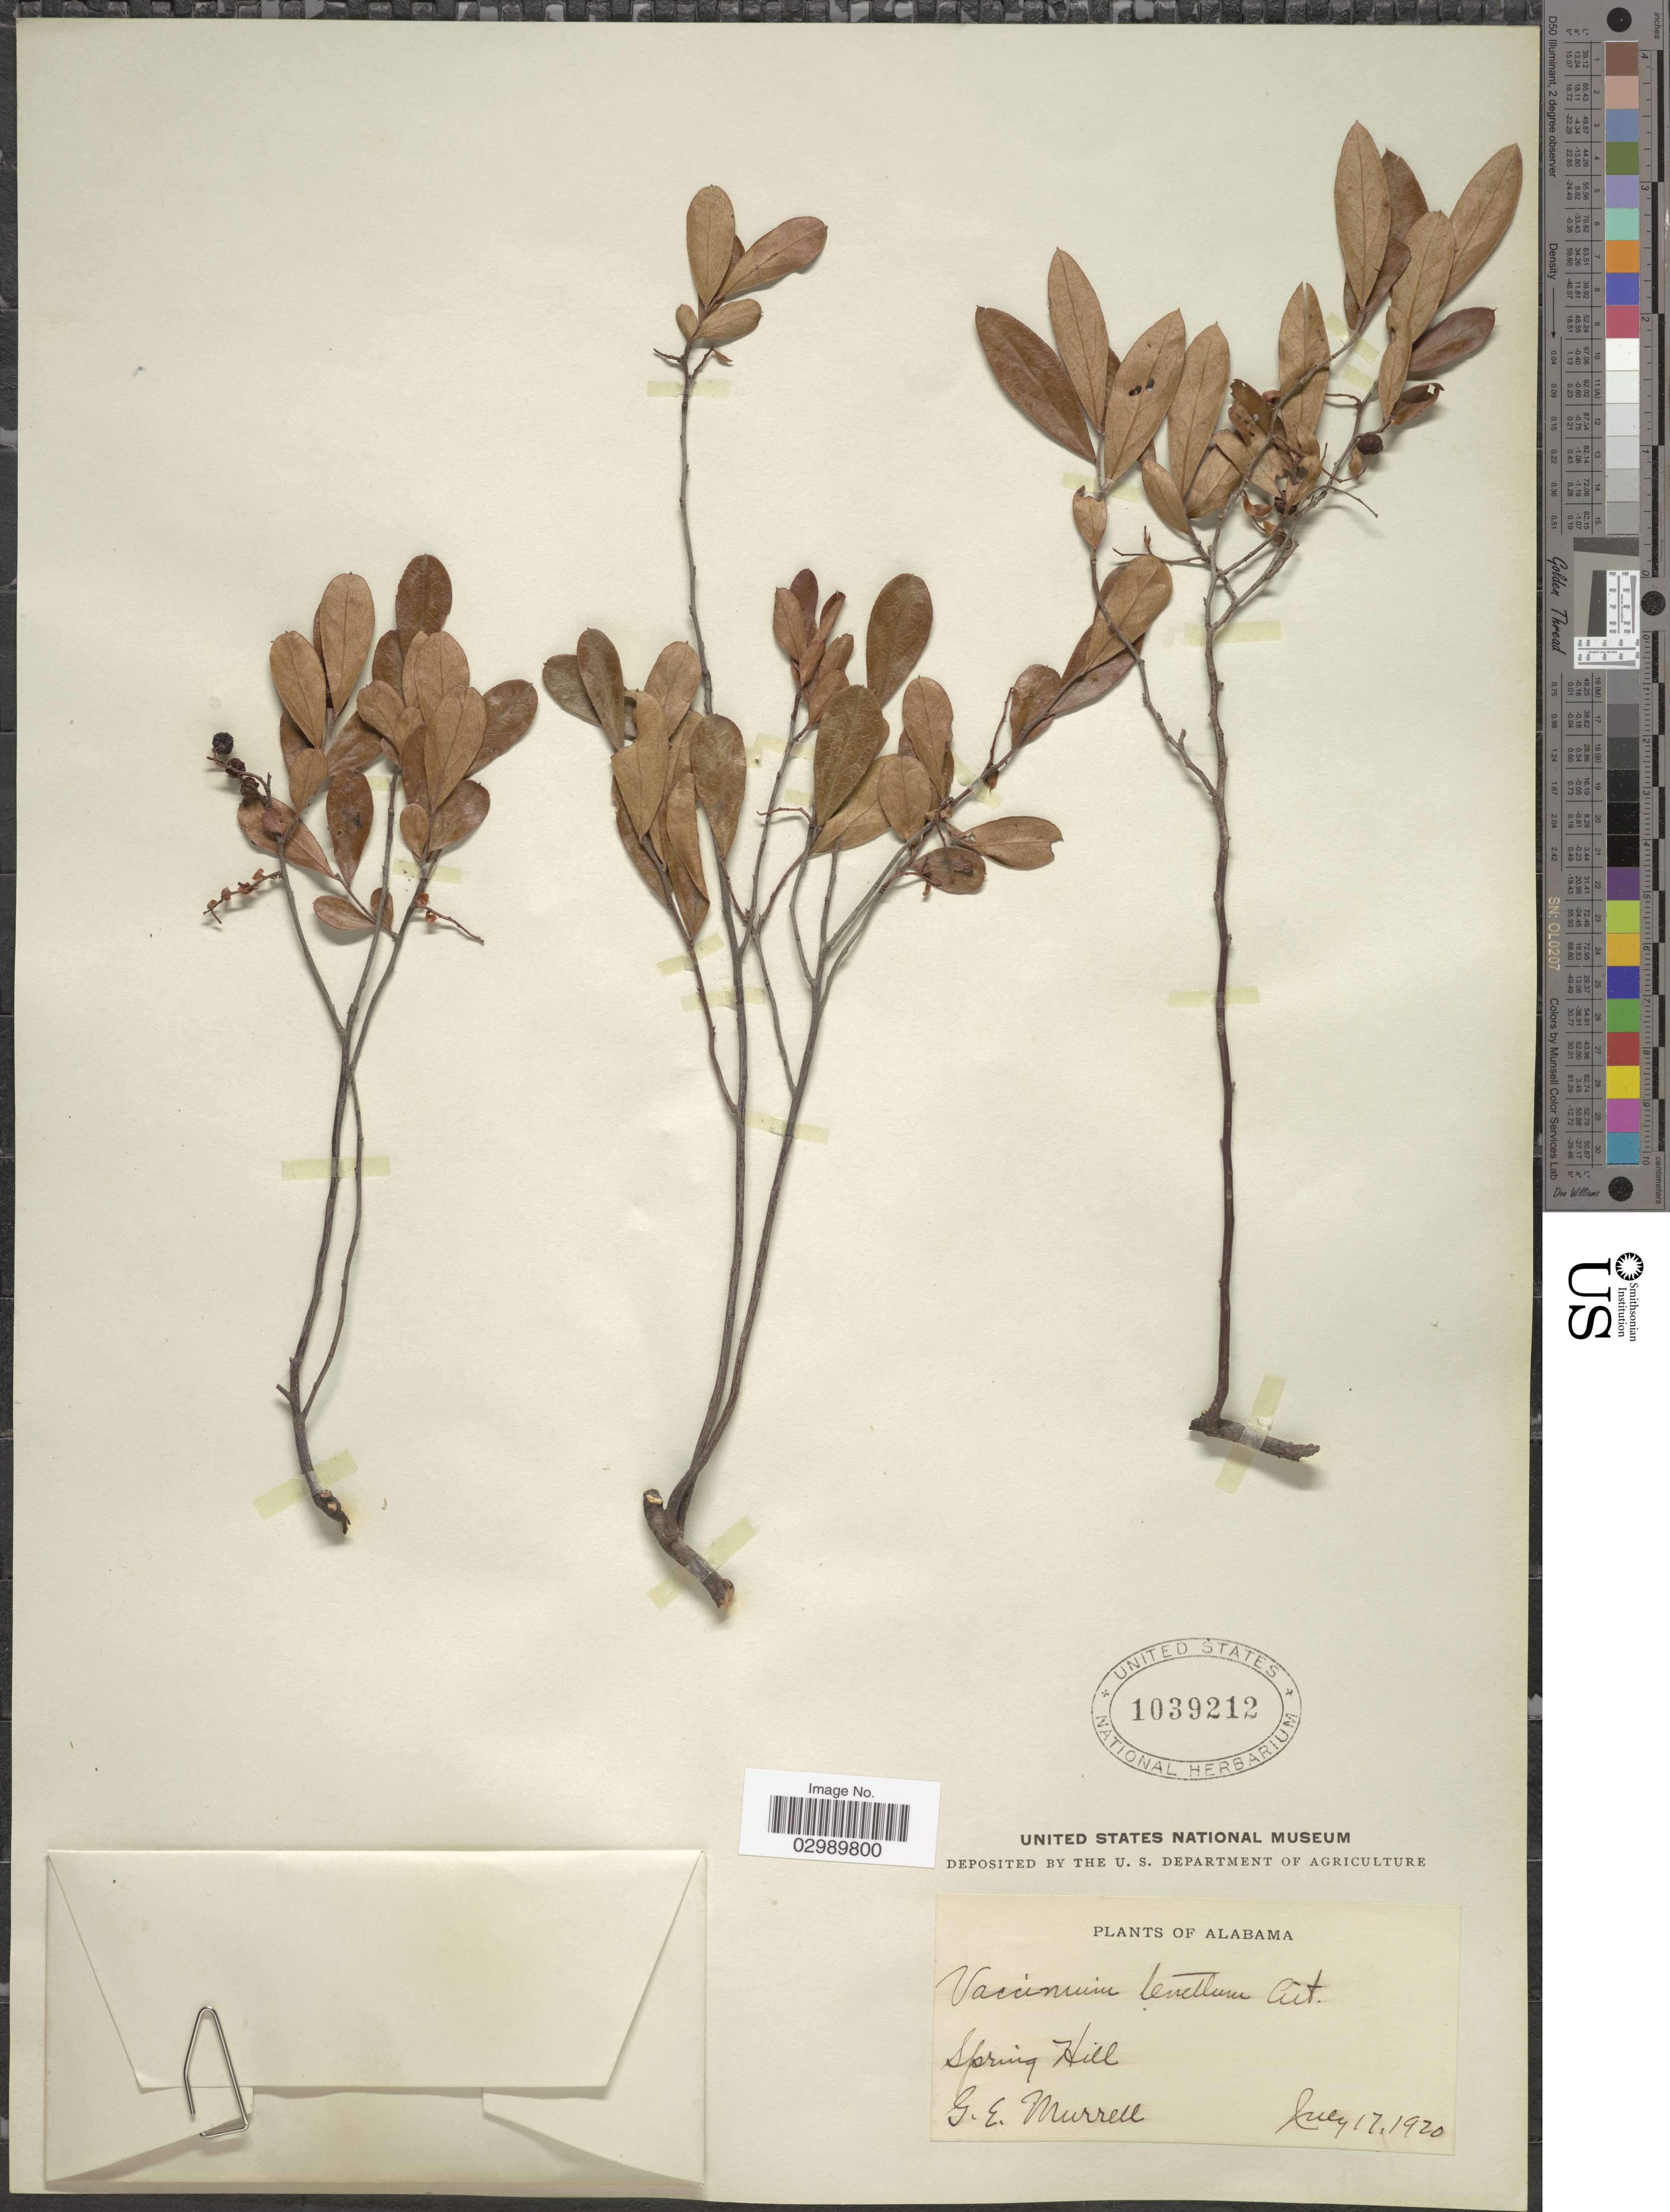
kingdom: Plantae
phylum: Tracheophyta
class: Magnoliopsida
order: Ericales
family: Ericaceae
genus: Vaccinium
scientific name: Vaccinium tenellum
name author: Aiton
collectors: G. Murrell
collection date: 1920-07-17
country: United States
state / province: Alabama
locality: Spring Hill.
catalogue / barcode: US 1039212